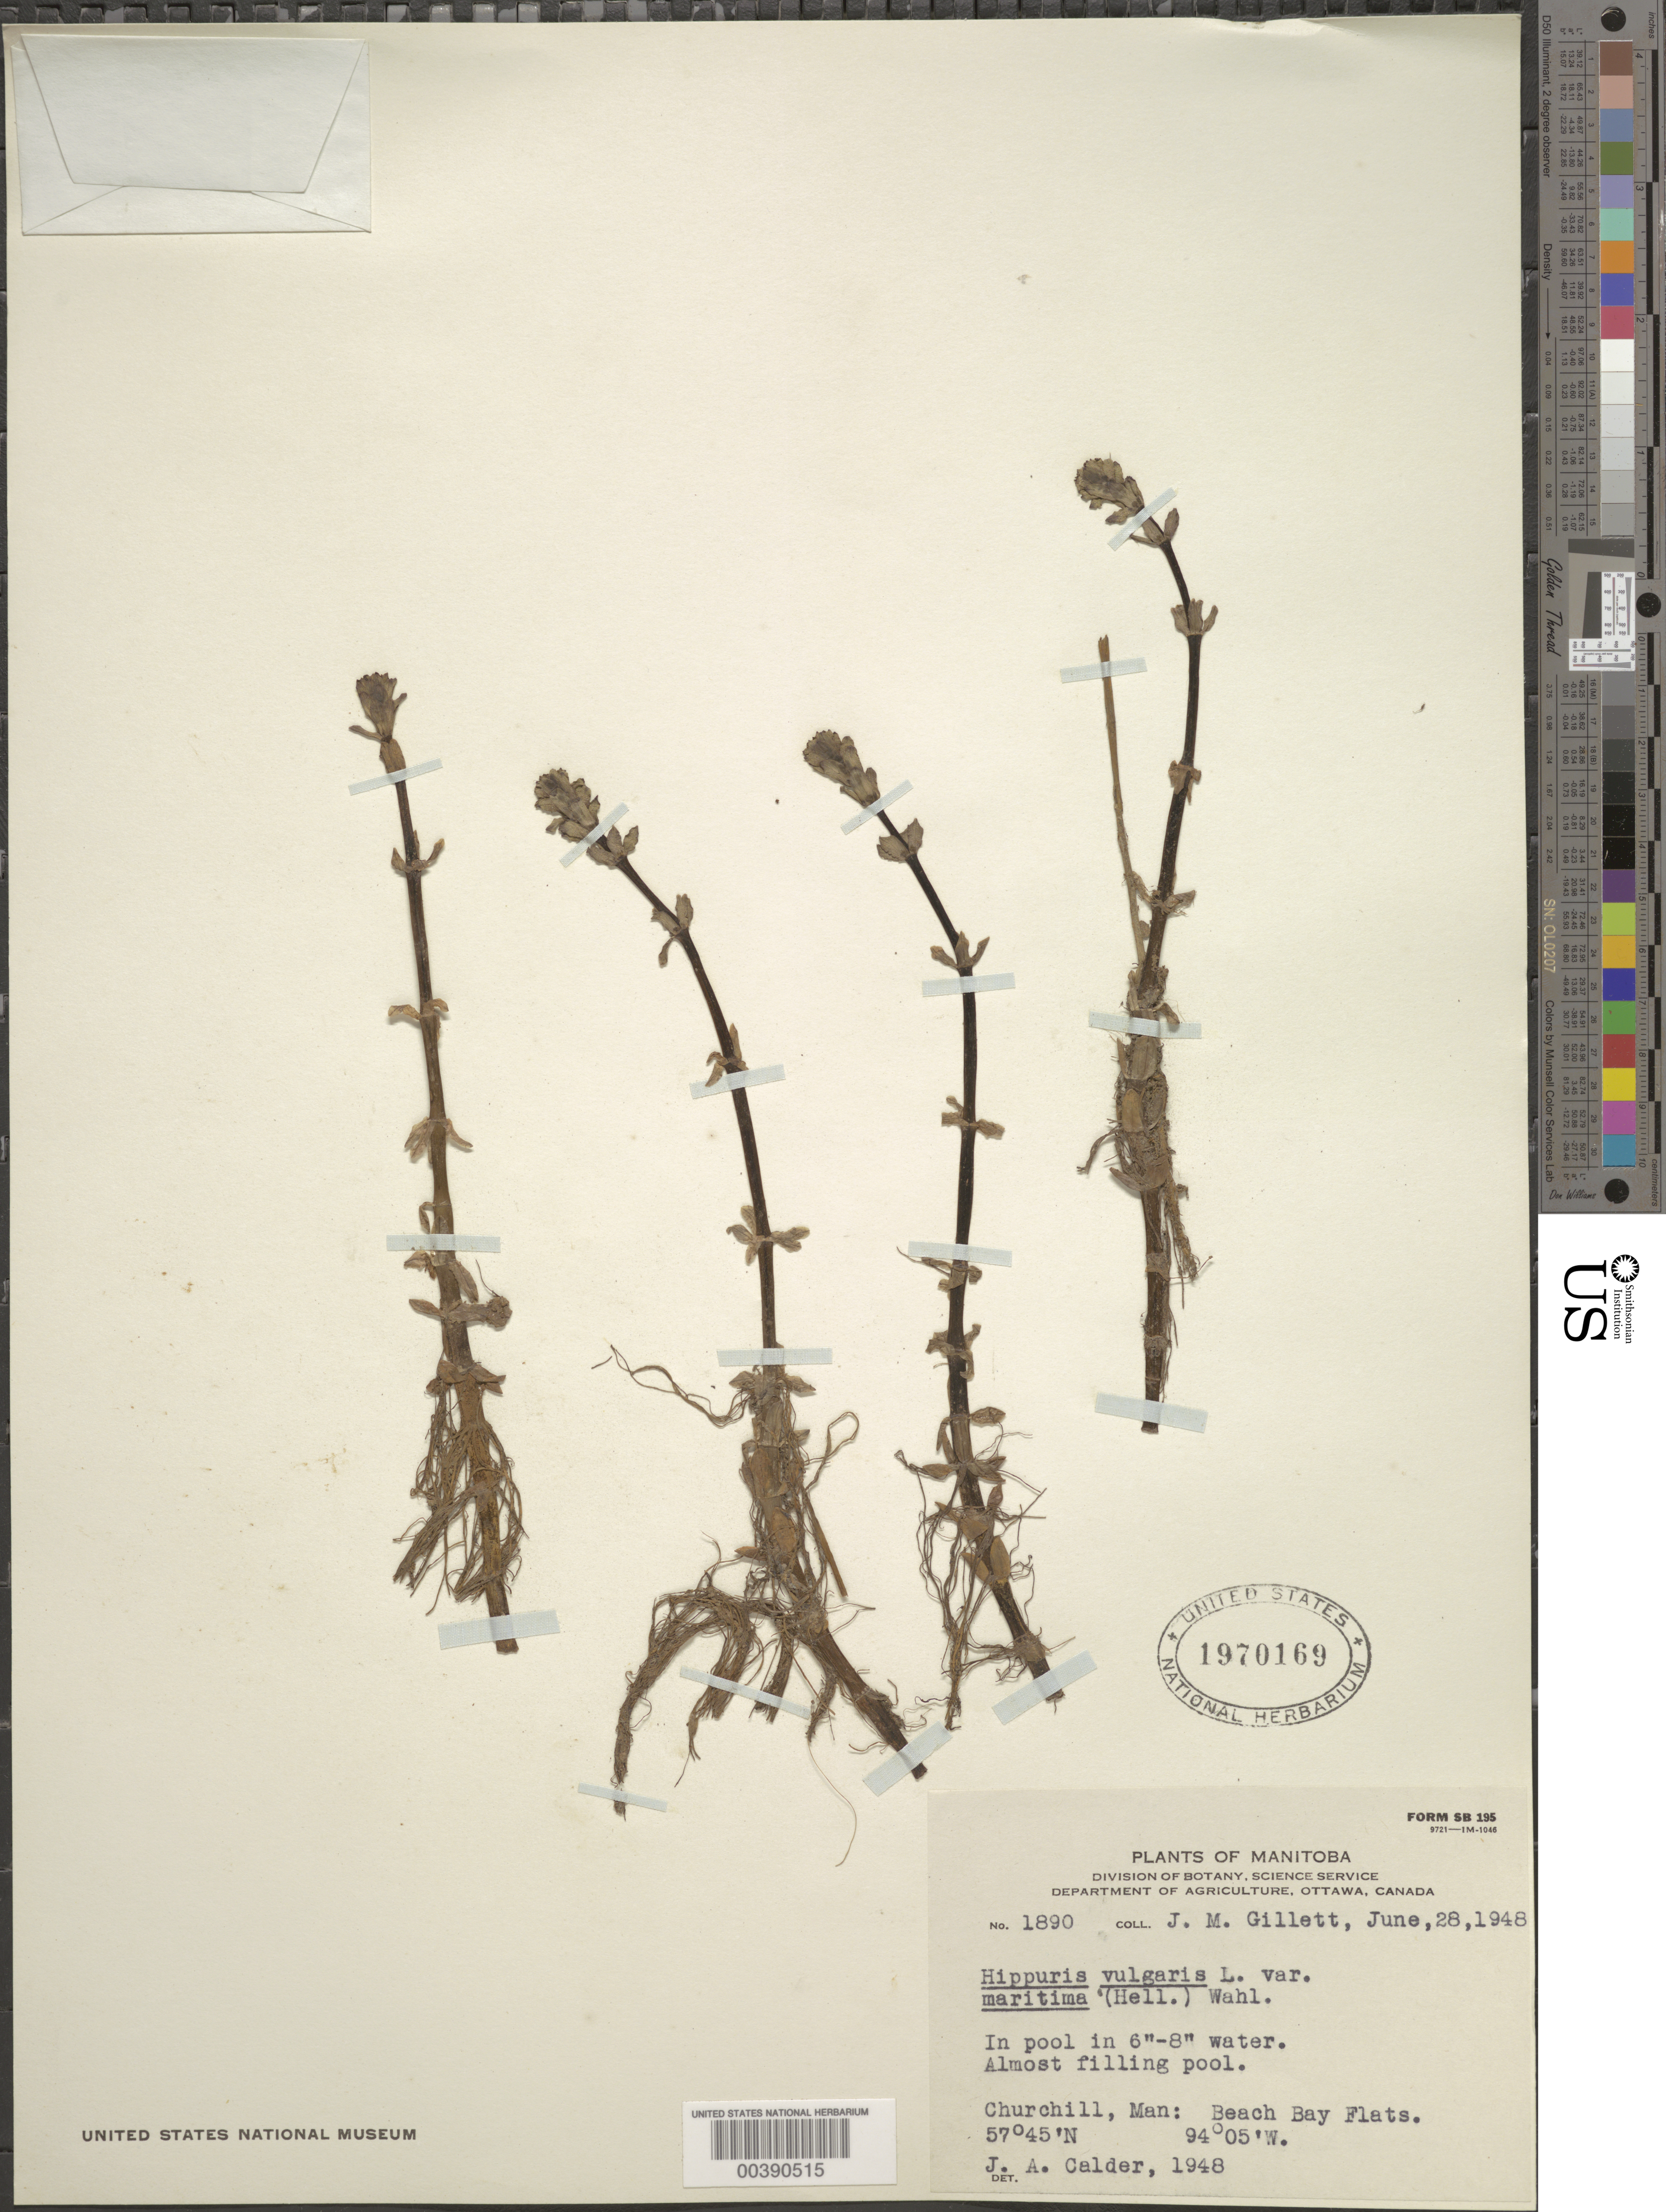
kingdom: Plantae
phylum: Tracheophyta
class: Magnoliopsida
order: Lamiales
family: Plantaginaceae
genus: Hippuris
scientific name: Hippuris vulgaris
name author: L.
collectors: J. Gillett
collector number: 1890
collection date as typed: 28 Jun 1948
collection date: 1948-06-28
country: Canada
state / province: Manitoba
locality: Churchill, man: beach bay flats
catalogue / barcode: US 1970169